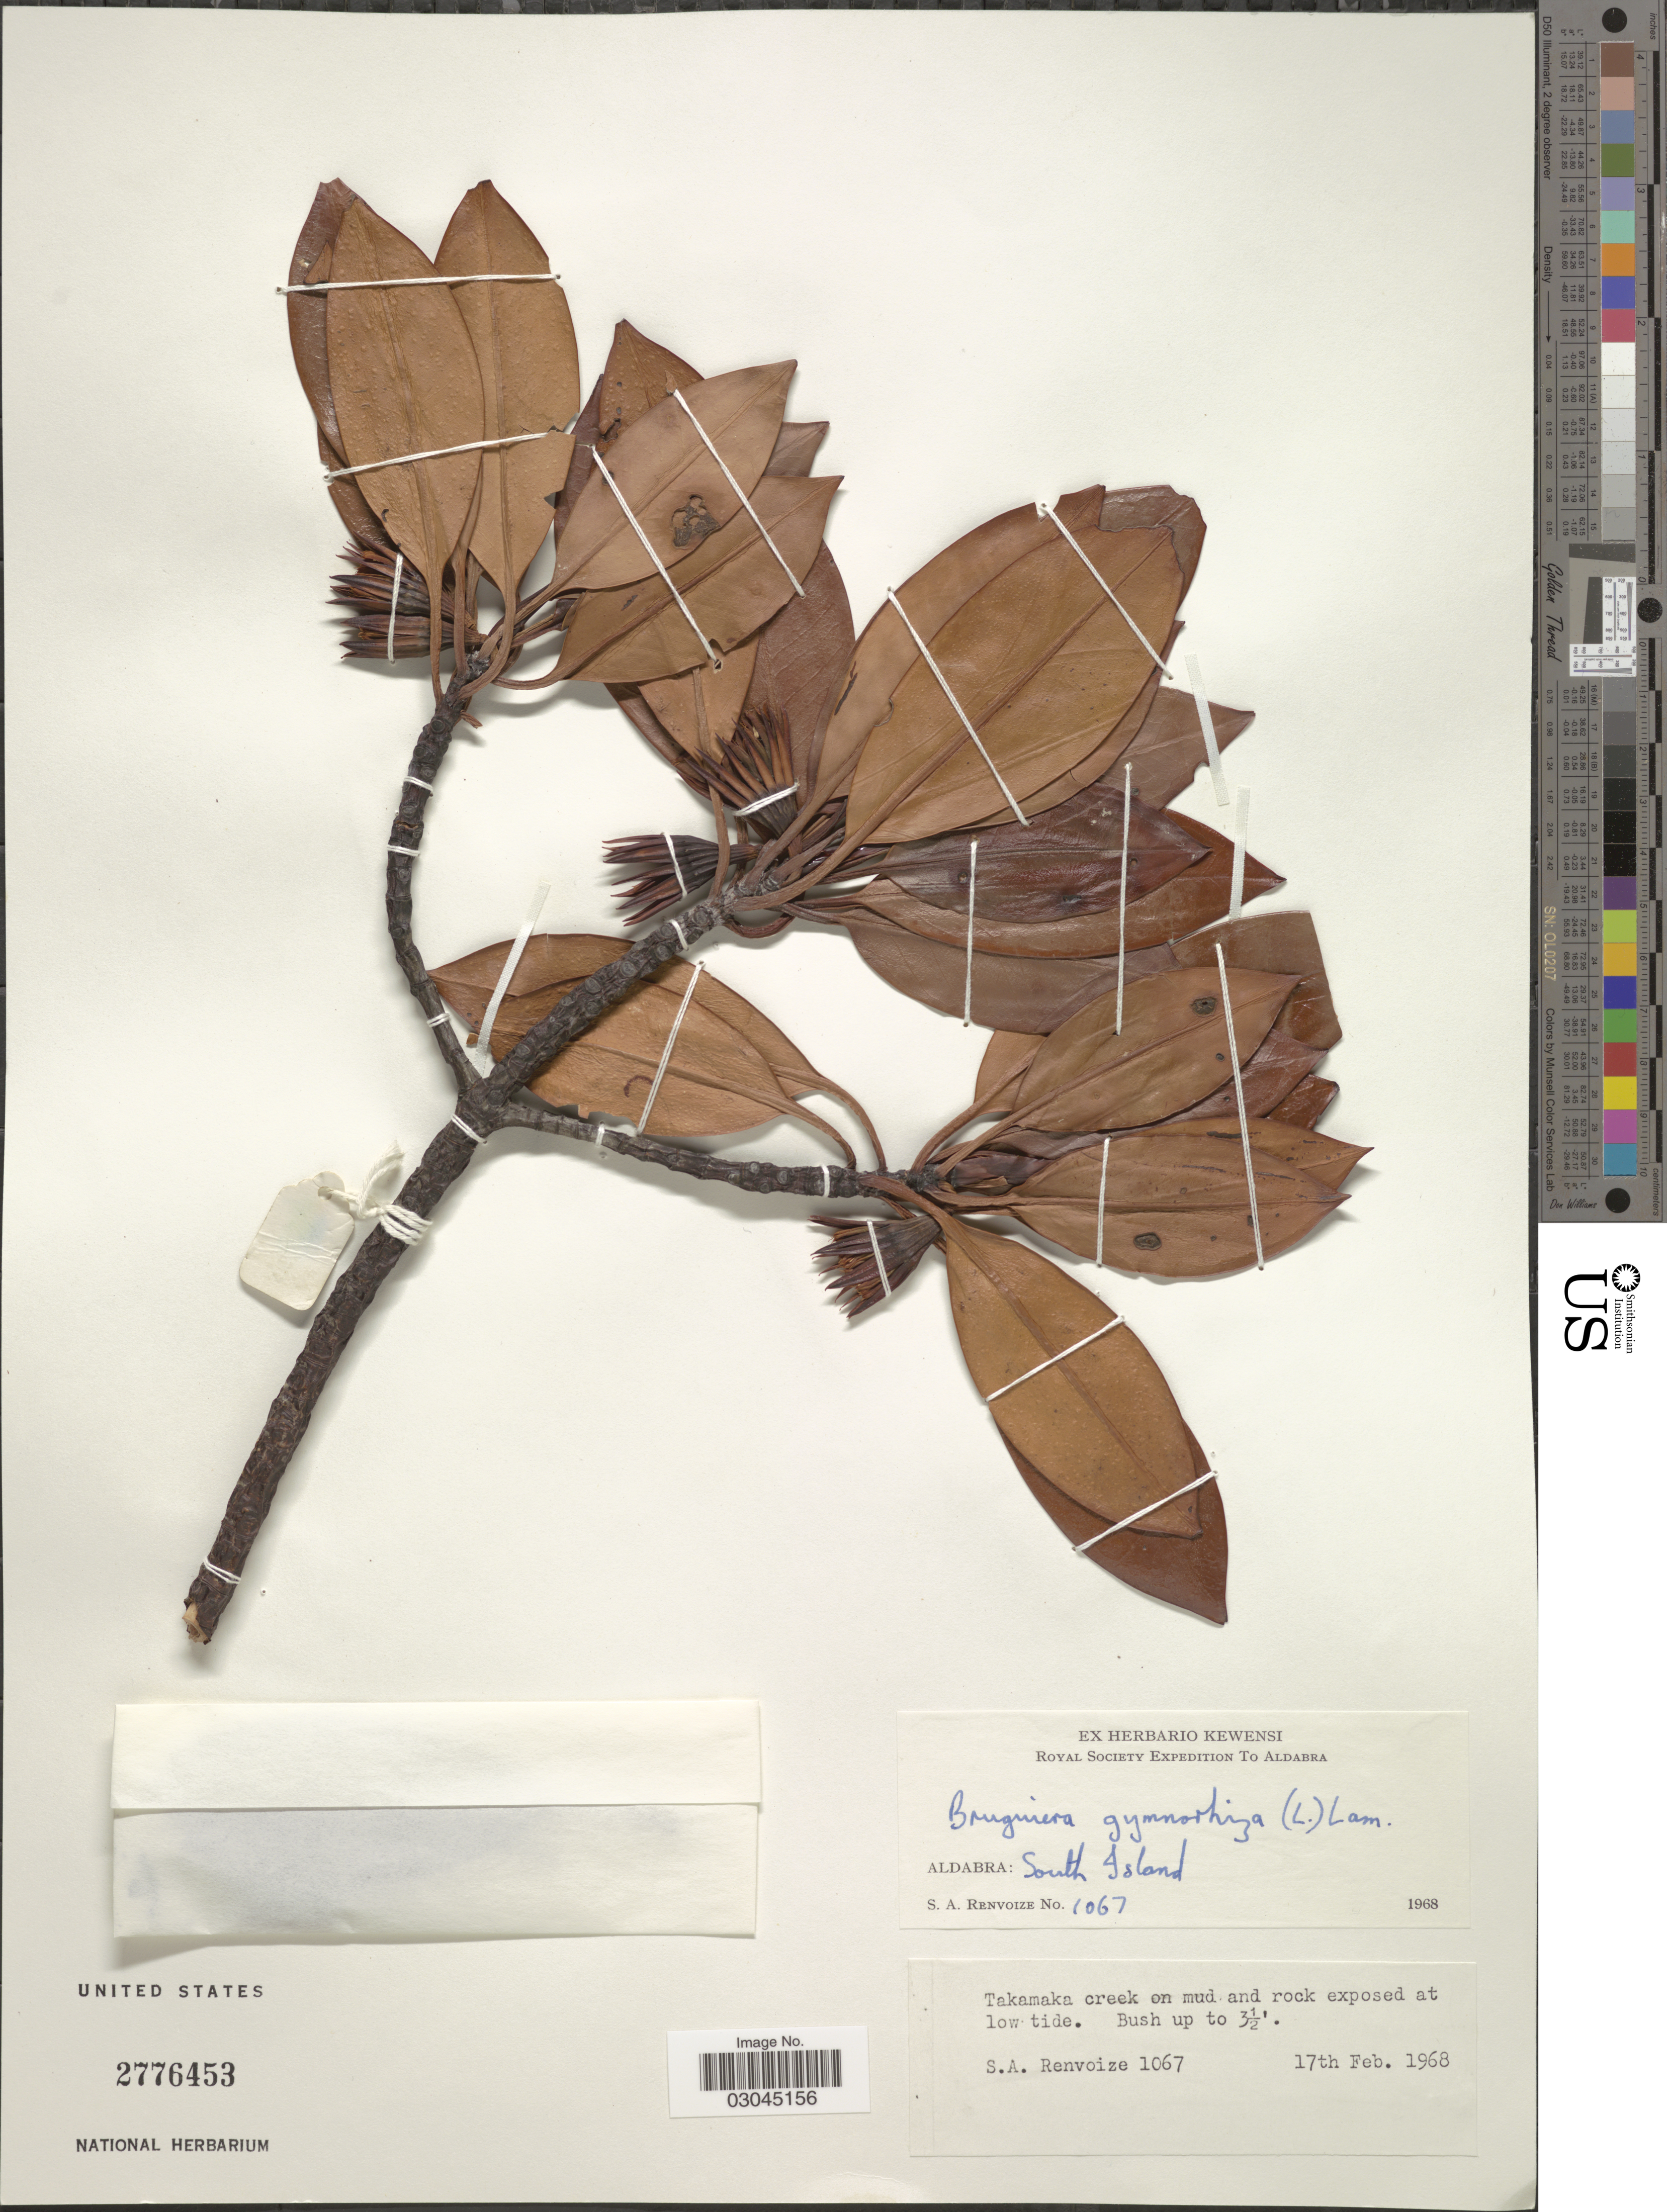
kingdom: Plantae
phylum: Tracheophyta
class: Magnoliopsida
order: Malpighiales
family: Rhizophoraceae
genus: Bruguiera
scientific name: Bruguiera gymnorhiza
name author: (L.) Savigny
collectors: S. A. Renvoize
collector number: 1067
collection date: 1968-02-17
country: Seychelles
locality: Aldabra: South Island. Takamaka creek.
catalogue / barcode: US 2776453